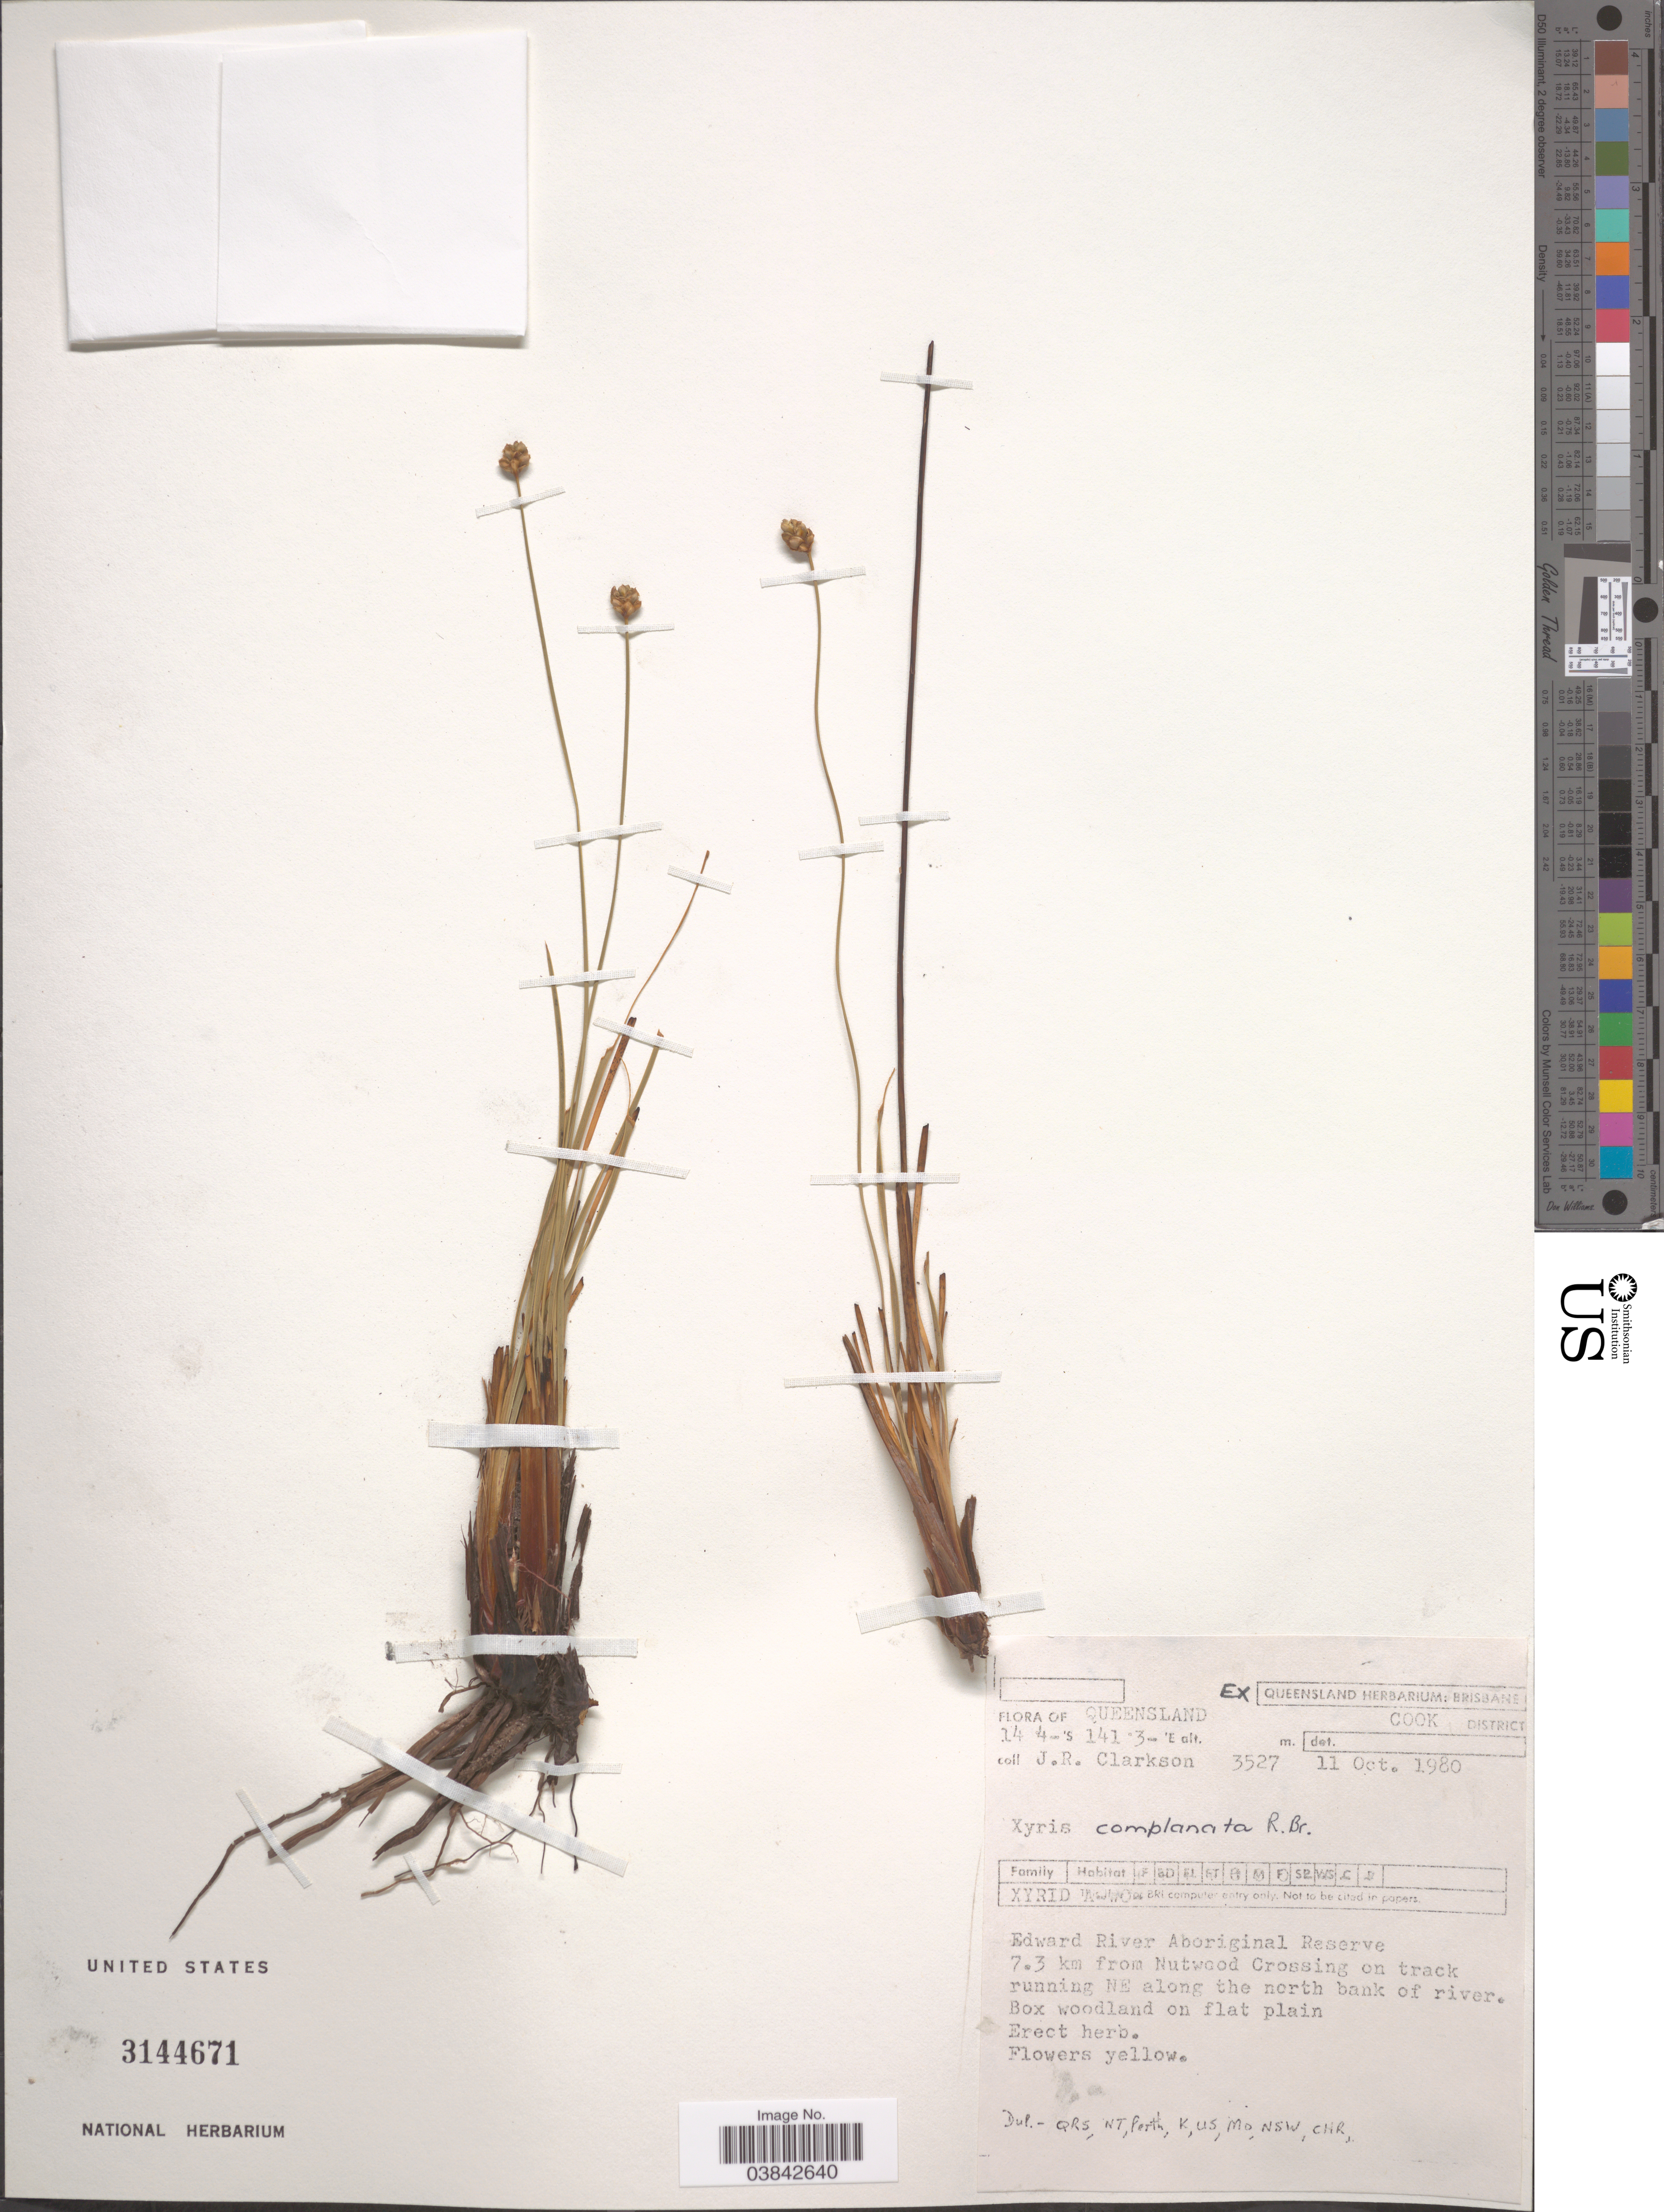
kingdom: Plantae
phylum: Tracheophyta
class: Liliopsida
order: Poales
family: Xyridaceae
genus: Xyris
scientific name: Xyris complanata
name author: R. Br.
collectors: J. Clarkson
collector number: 3527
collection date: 1980-10-11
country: Australia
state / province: Queensland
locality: Cook District. Edward River Aboriginal Reserve 7.3 km from Nutwood Crossing on track running NE along the north bank of river.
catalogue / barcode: US 3144671